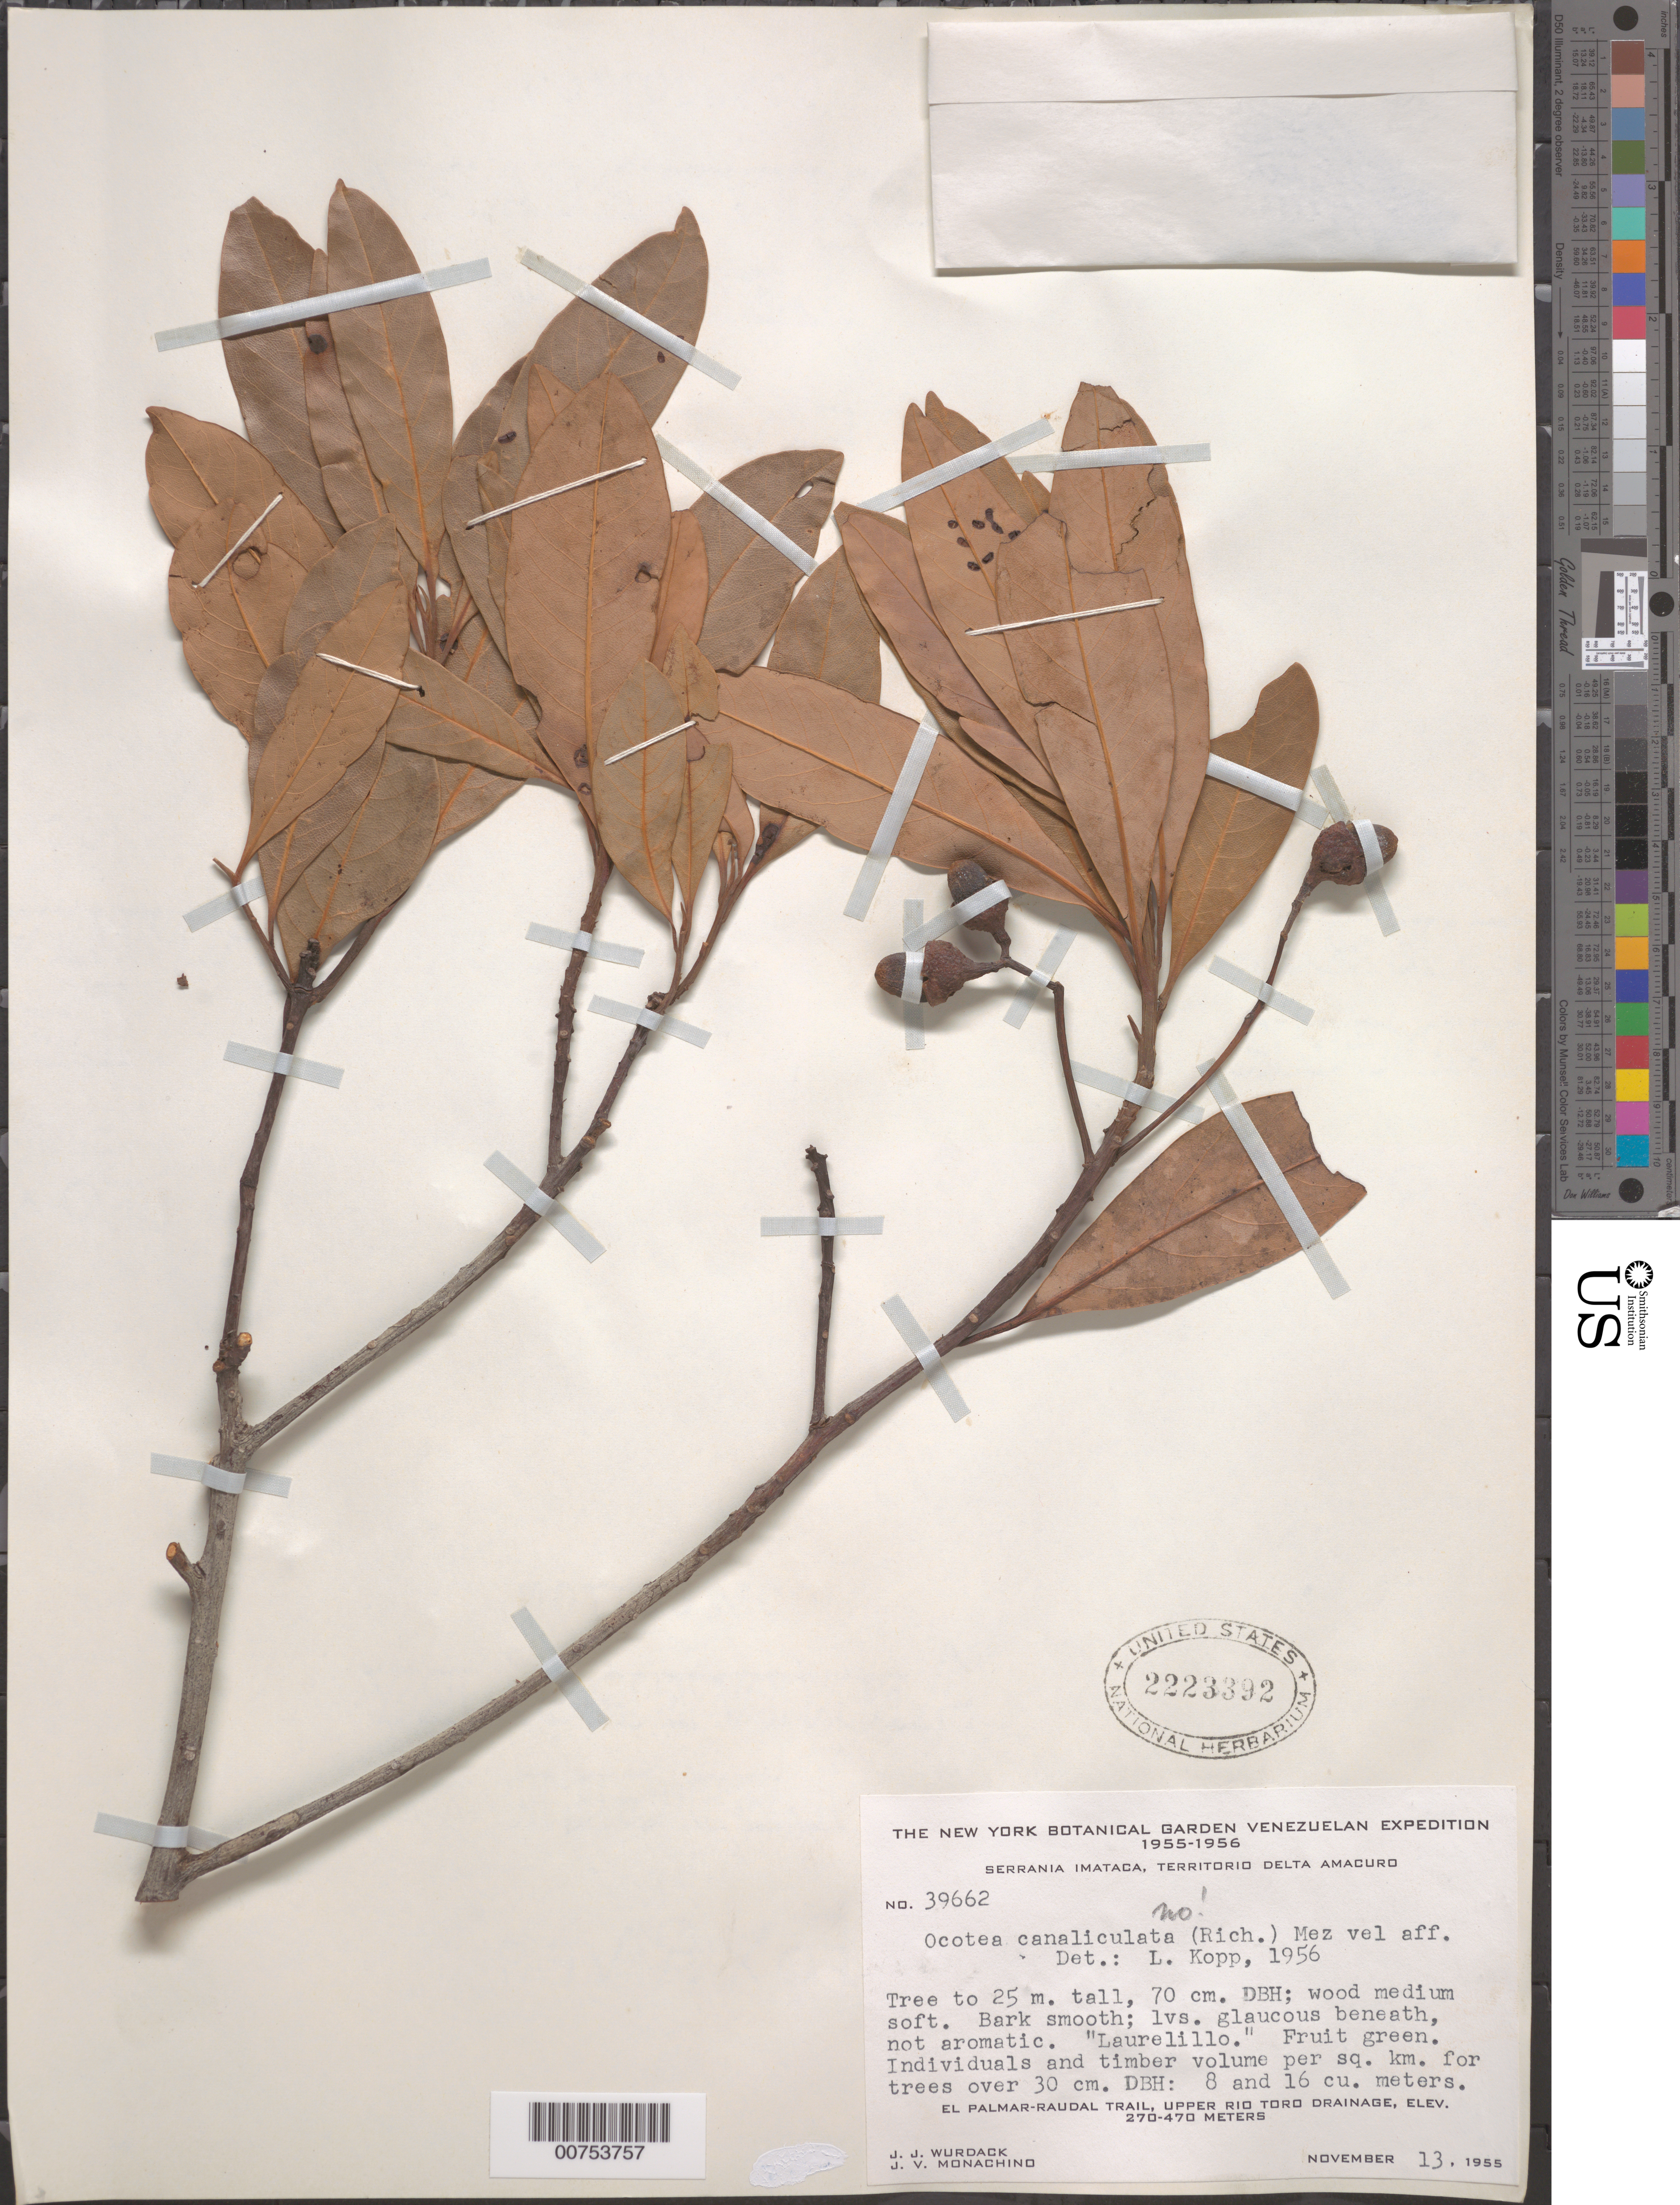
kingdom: Plantae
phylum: Tracheophyta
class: Magnoliopsida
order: Laurales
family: Lauraceae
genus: Ocotea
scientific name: Ocotea canaliculata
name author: (Rich.) Mez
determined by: Kopp, L. E., (NY), New York Botanical Garden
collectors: J. J. Wurdack & J. V. Monachino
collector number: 39662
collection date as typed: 13-Nov-55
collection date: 1955-11-13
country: Venezuela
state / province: Delta Amacuro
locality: Serrania Imataca, El Palmar-Raudal Trail, upper Río Toro drainage; 10 km S of Cerro Muerto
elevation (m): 270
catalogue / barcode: US 2223392